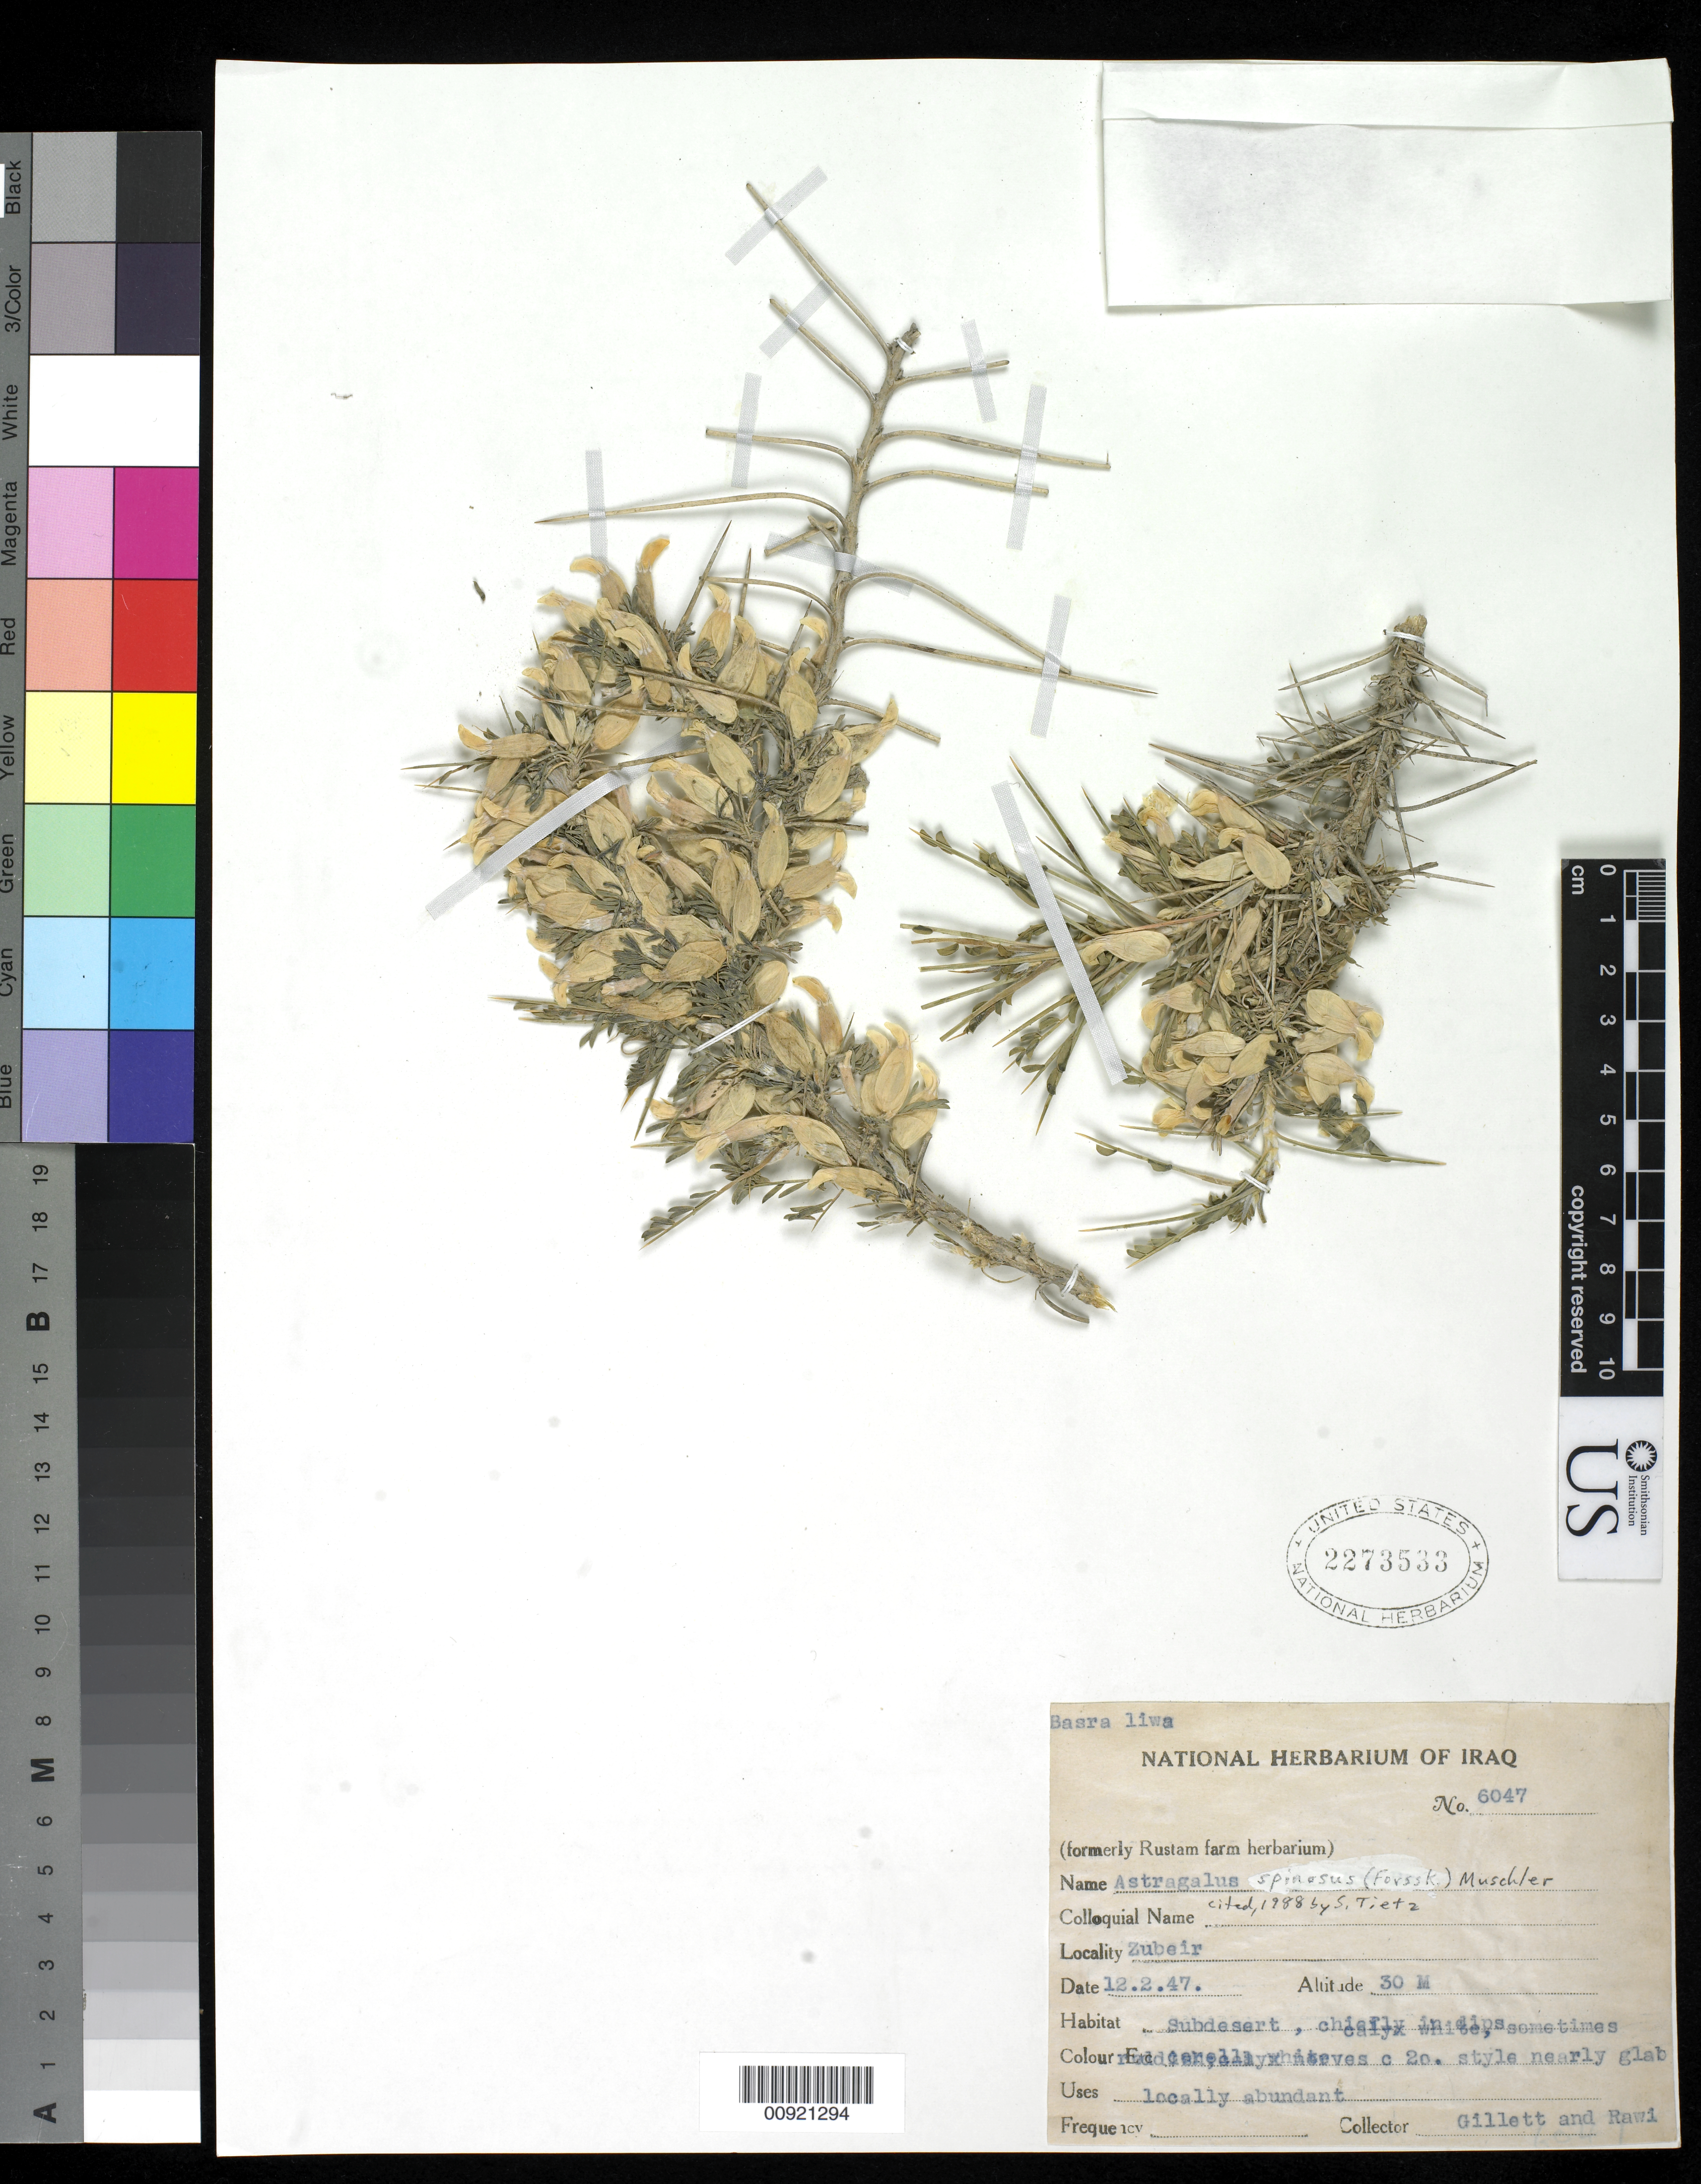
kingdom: Plantae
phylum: Tracheophyta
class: Magnoliopsida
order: Fabales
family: Fabaceae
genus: Astragalus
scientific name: Astragalus spinosus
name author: Muschl.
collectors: Gillett, -- & -. Rawi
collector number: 6047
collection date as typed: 12 Feb 1947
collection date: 1947-02-12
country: Iraq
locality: Zubeir; Basra liwa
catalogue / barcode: US 2273533